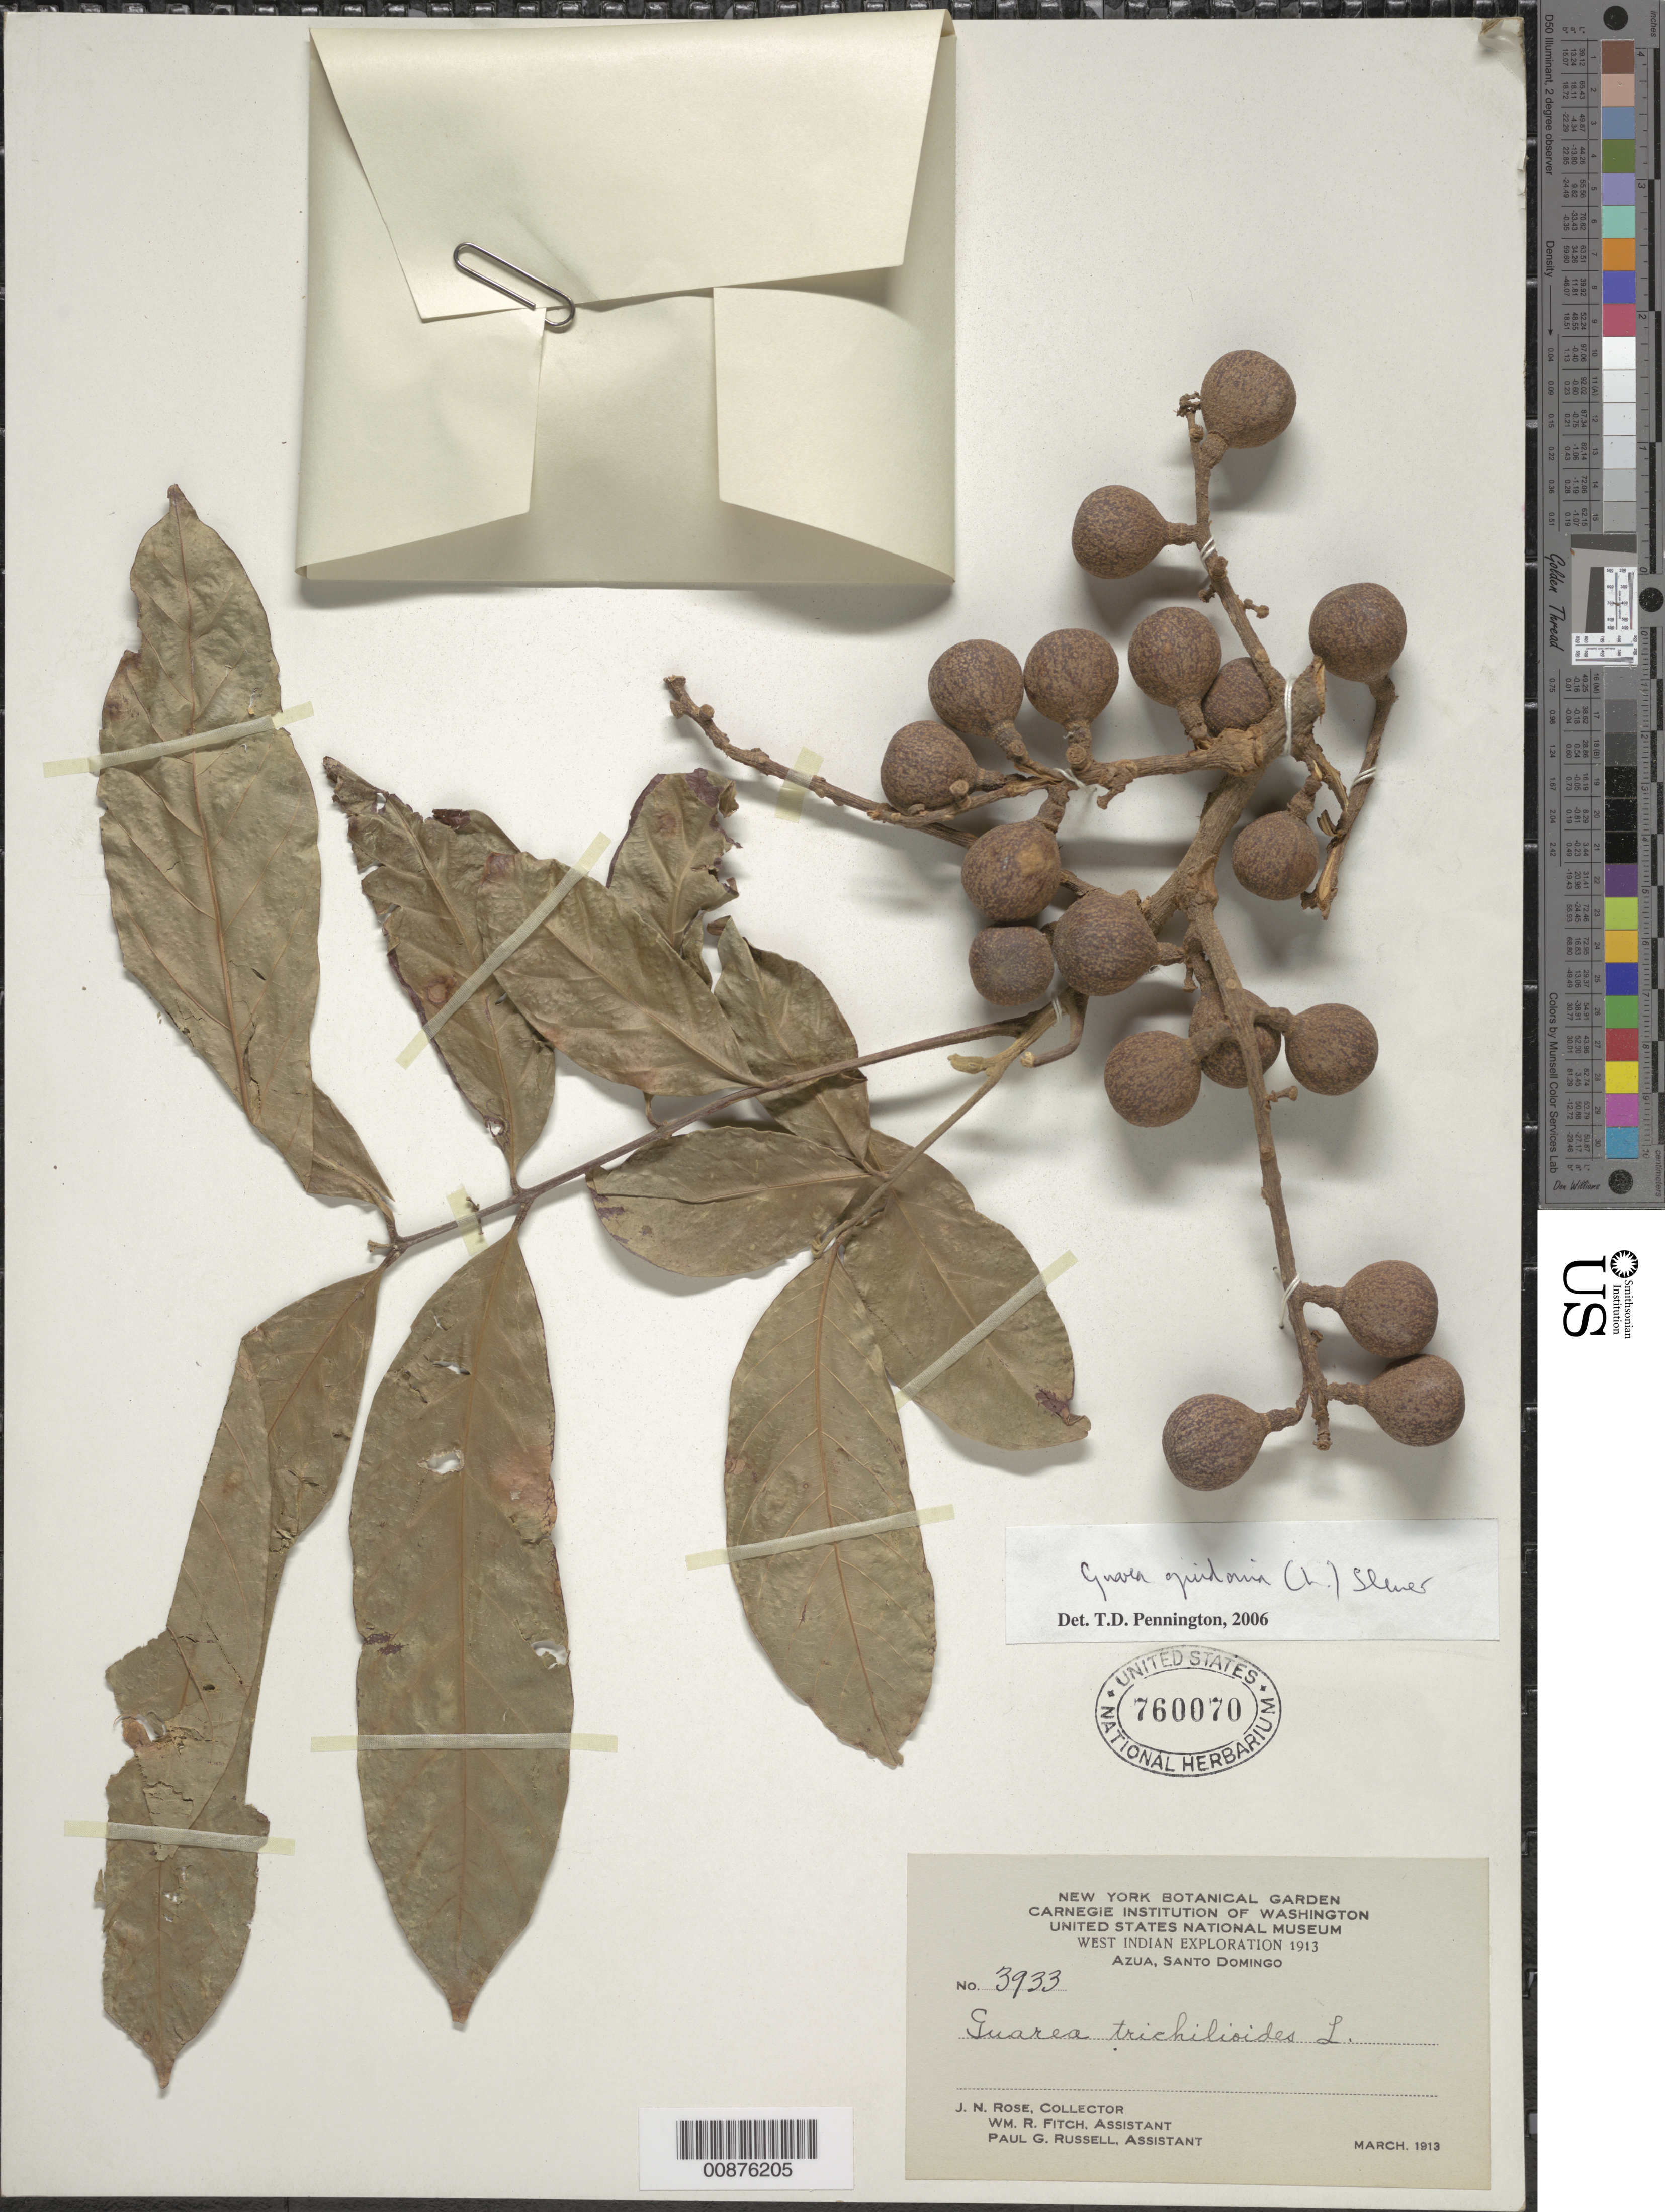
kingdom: Plantae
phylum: Tracheophyta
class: Magnoliopsida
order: Sapindales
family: Meliaceae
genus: Guarea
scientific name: Guarea guidonia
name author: (L.) Sleumer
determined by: Pennington, T. D., (K)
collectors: J. N. Rose, W. R. Fitch & P. G. Russell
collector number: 3933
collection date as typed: Mar 1913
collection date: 1913-03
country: Dominican Republic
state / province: Azua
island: Hispaniola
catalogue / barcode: US 760070